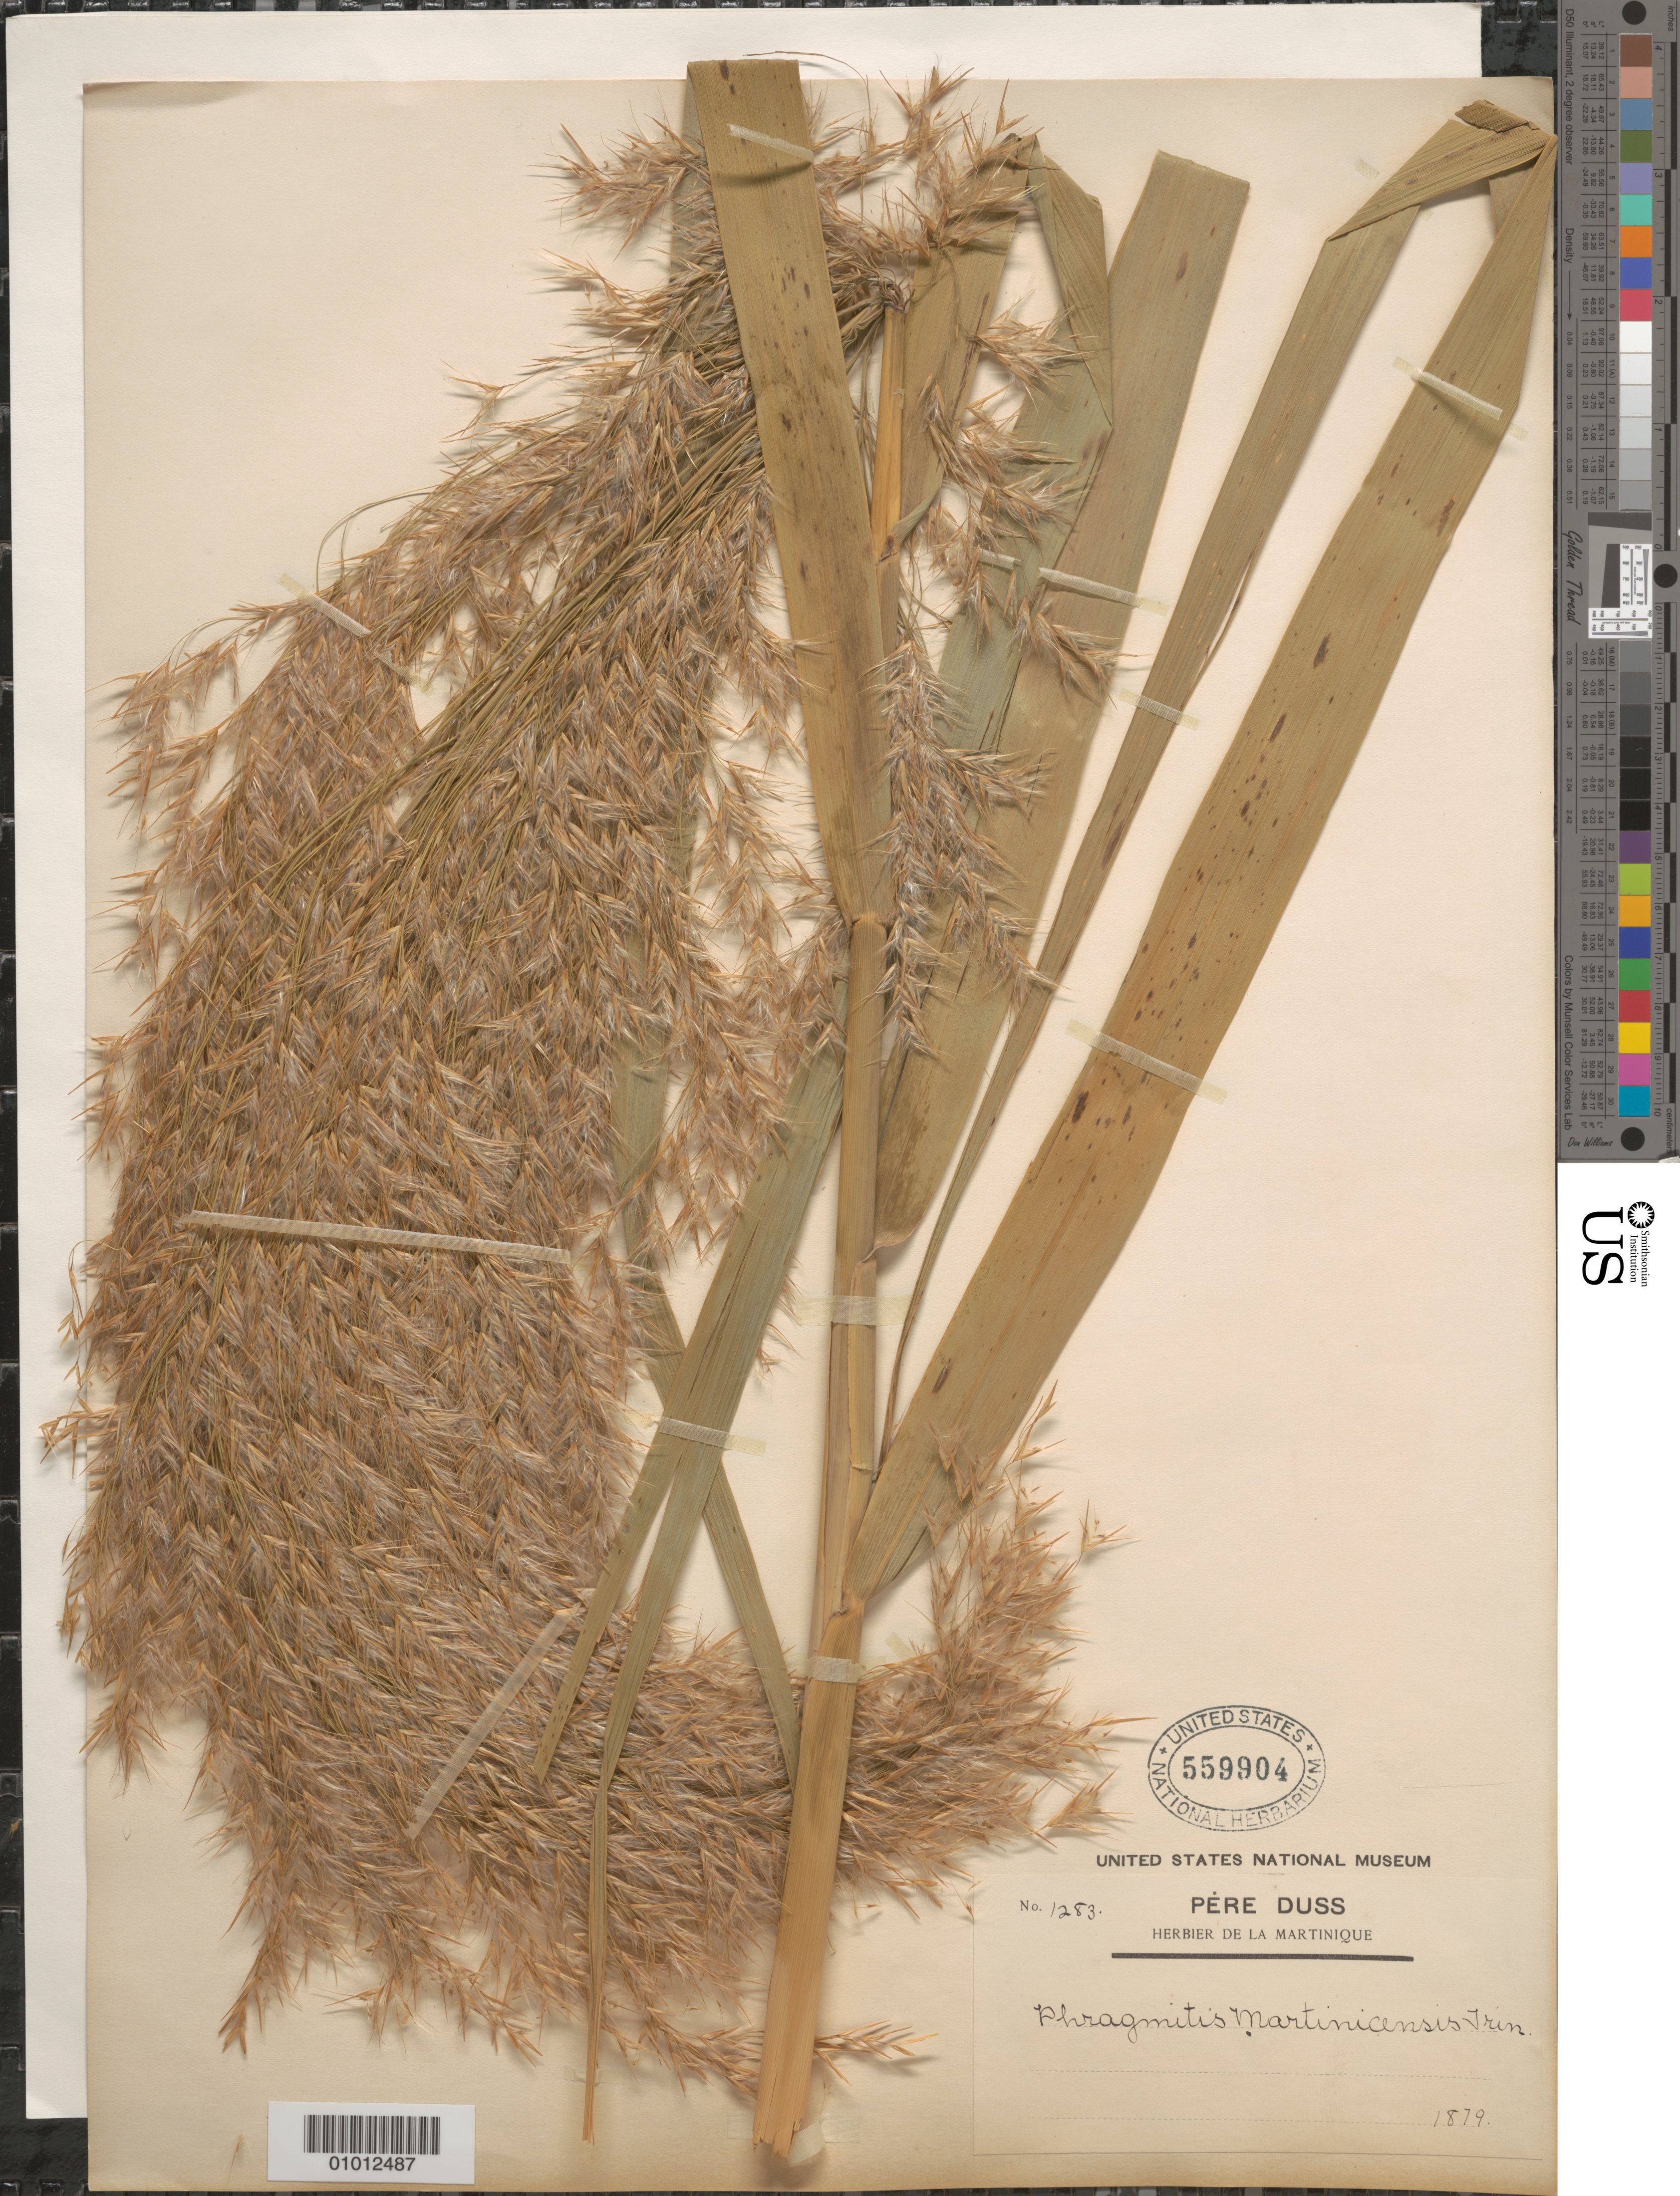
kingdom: Plantae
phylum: Tracheophyta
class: Liliopsida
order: Poales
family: Poaceae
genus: Phragmites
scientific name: Phragmites australis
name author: (Cav.) Trin. ex Steud.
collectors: Père Duss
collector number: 1283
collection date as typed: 1879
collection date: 1879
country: Martinique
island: Martinique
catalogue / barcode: US 559904